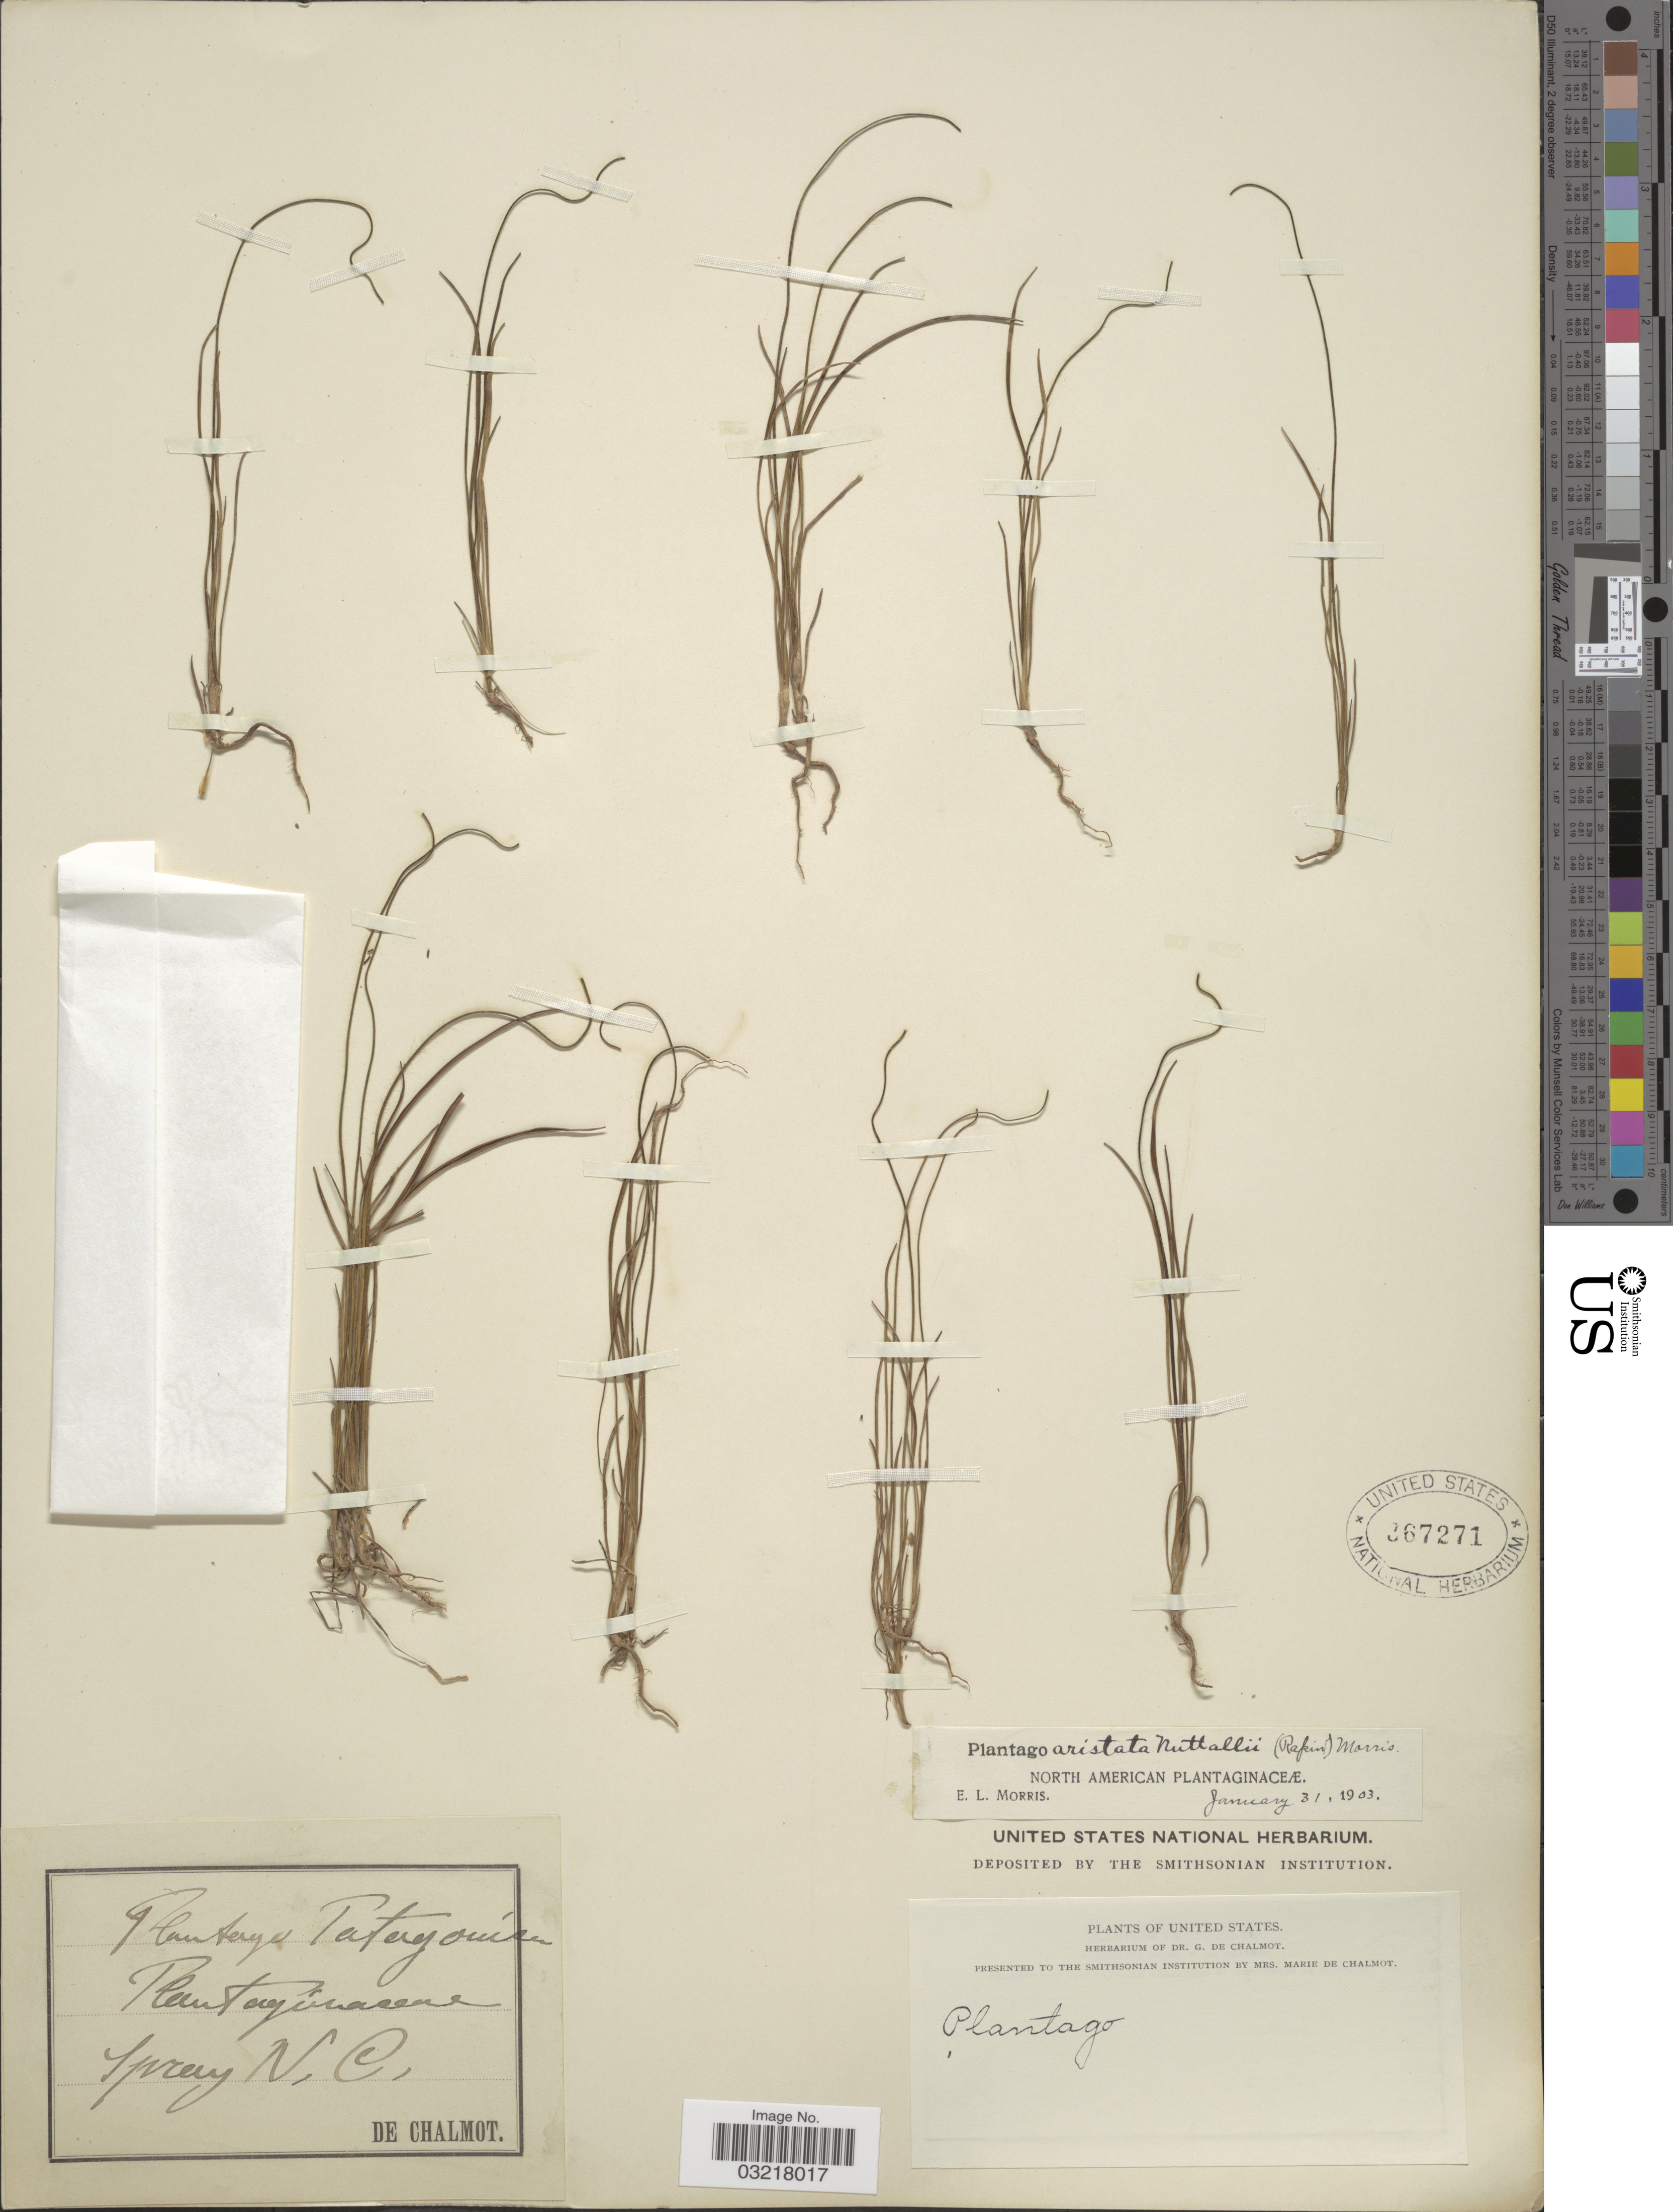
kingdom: Plantae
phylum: Tracheophyta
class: Magnoliopsida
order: Lamiales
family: Plantaginaceae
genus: Plantago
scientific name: Plantago aristata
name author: Michx.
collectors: G. de Chalmot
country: United States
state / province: North Carolina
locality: Spray N.C.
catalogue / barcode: US 367271